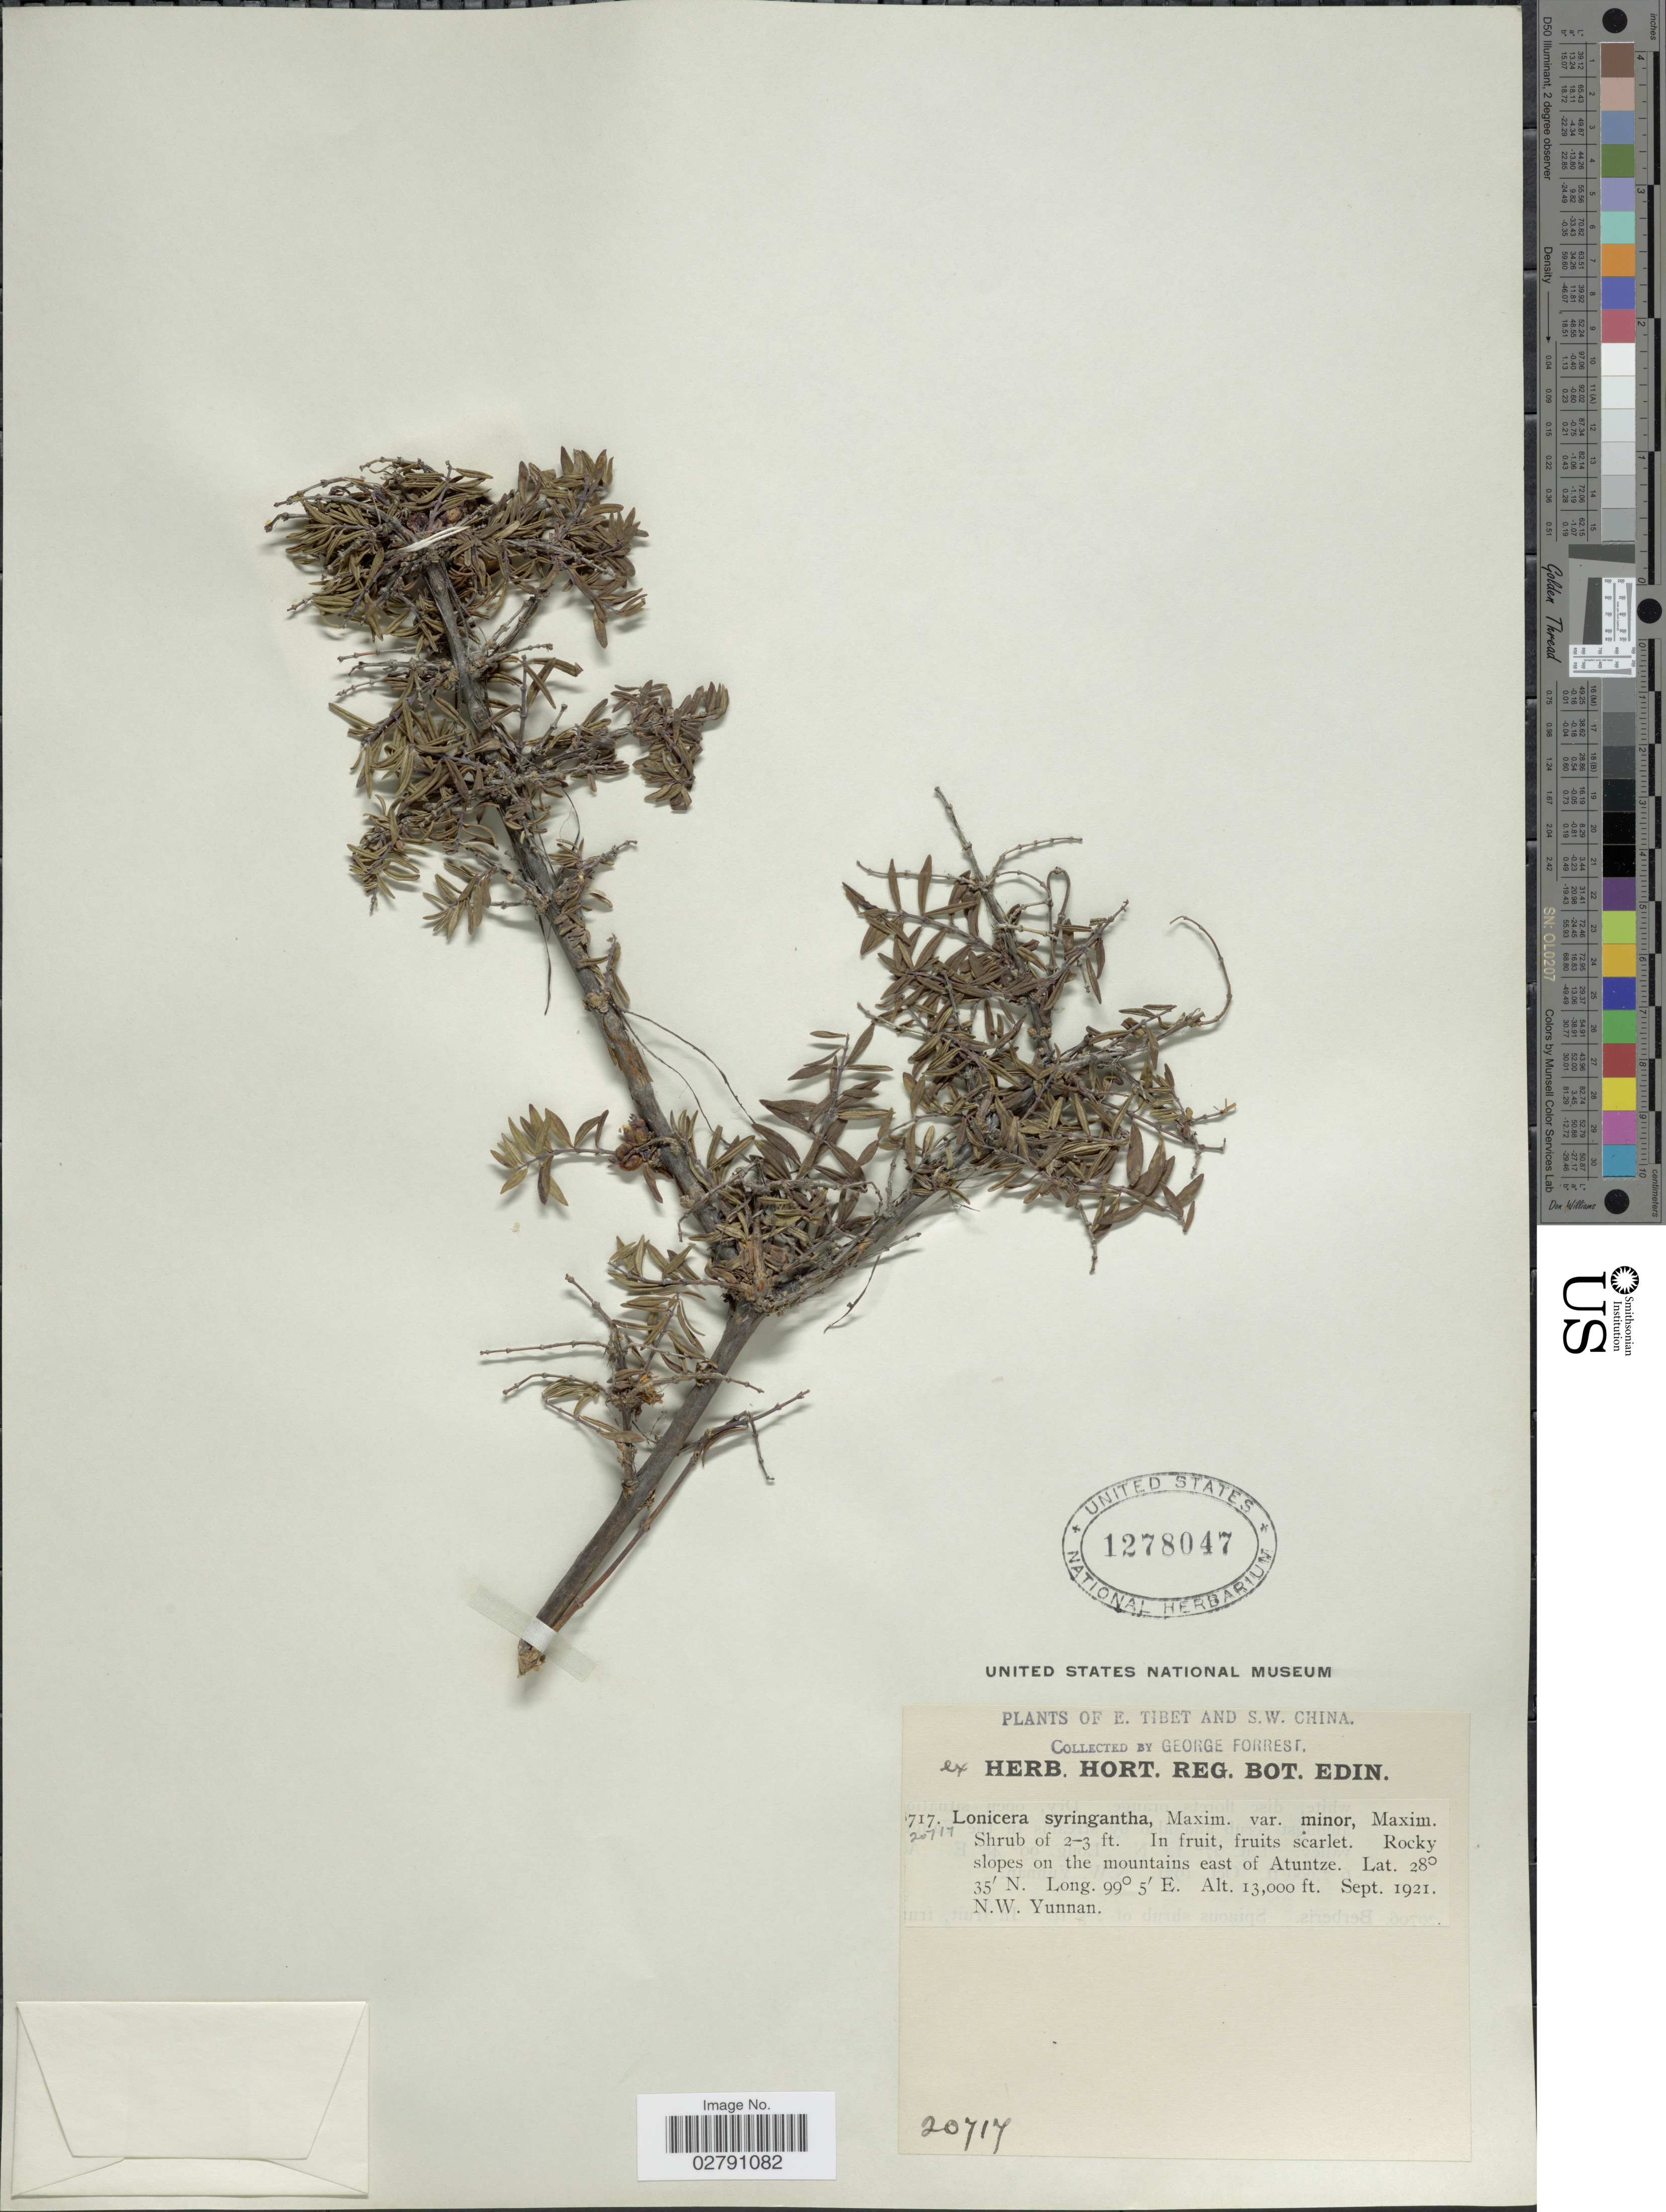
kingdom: Plantae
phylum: Tracheophyta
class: Magnoliopsida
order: Dipsacales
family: Caprifoliaceae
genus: Lonicera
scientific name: Lonicera syringantha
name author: Maxim.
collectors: G. Forrest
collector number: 20717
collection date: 1921-09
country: China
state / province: Yunnan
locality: E. Tibet and S.W. China. Rocky slopes on the mountains east of Atuntze. N.W. Yunnan.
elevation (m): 3962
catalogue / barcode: US 1278047